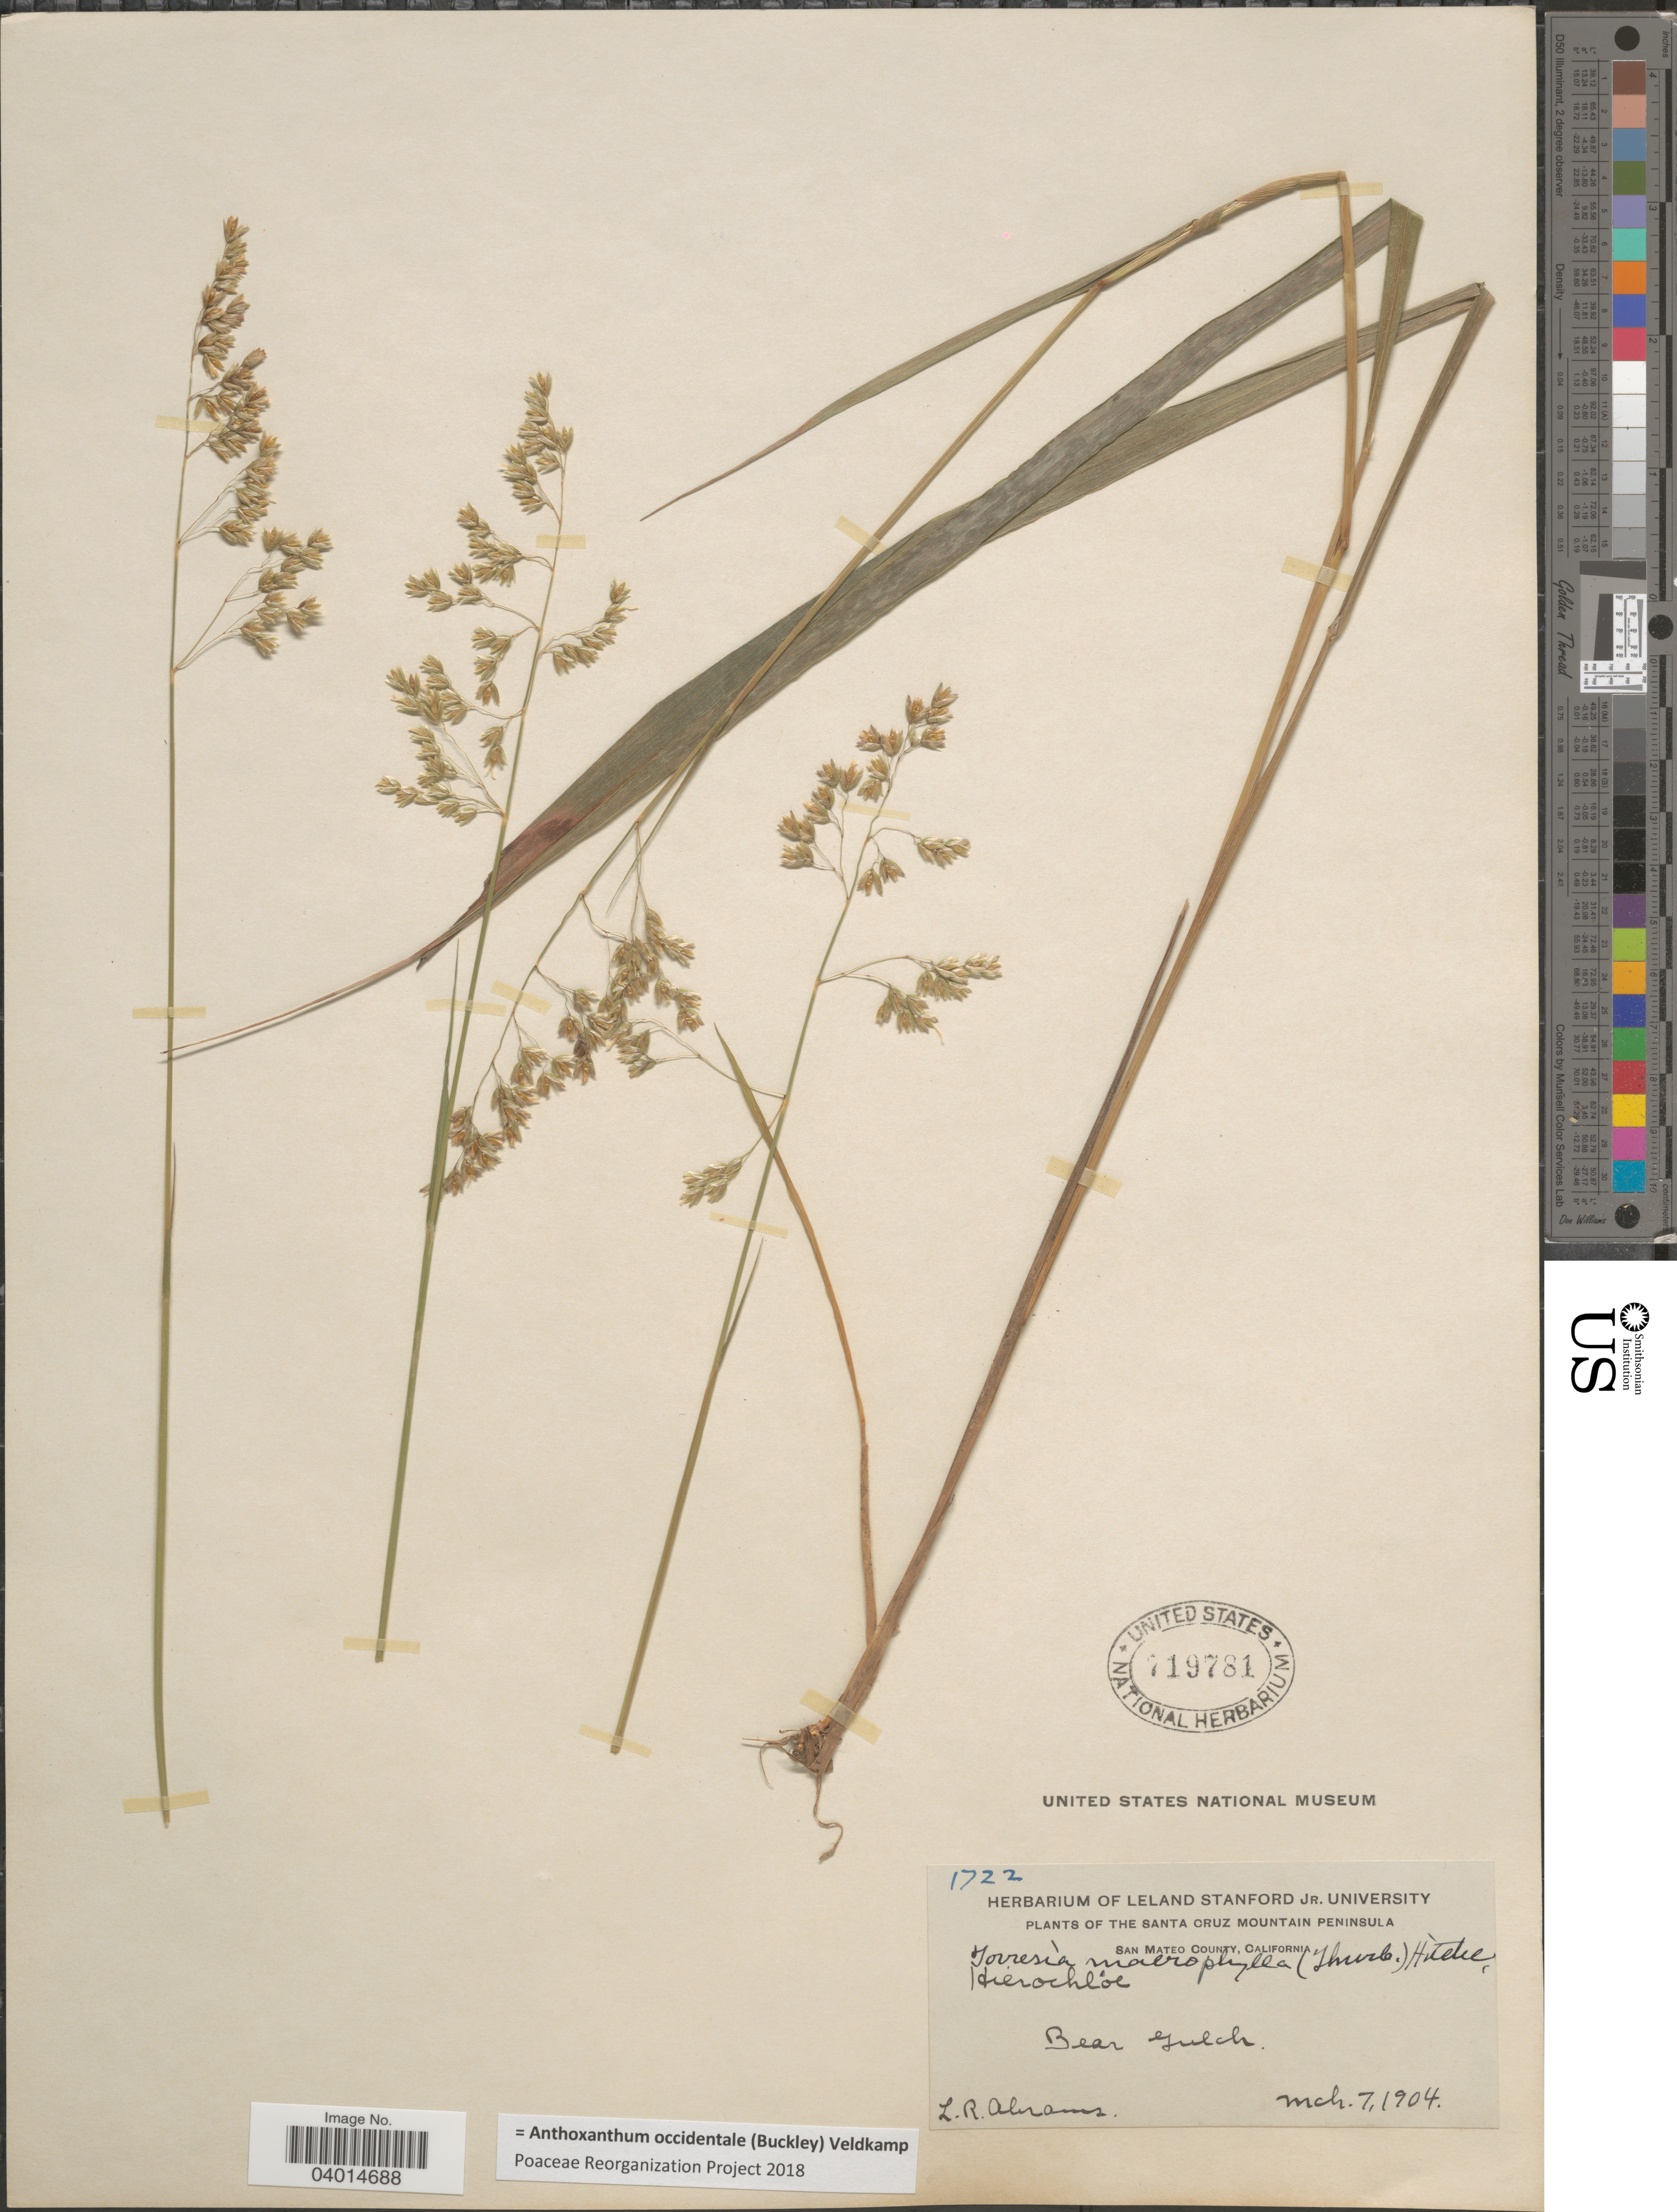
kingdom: Plantae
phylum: Tracheophyta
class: Liliopsida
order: Poales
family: Poaceae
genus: Anthoxanthum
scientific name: Anthoxanthum occidentale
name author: (Buckley) Veldkamp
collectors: L. Abrams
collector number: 1722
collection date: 1904-03-07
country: United States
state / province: California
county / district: San Mateo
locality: The Santa Cruz Mountain Peninsula. San Mateo County. Bear Gulch.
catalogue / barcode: US 719781